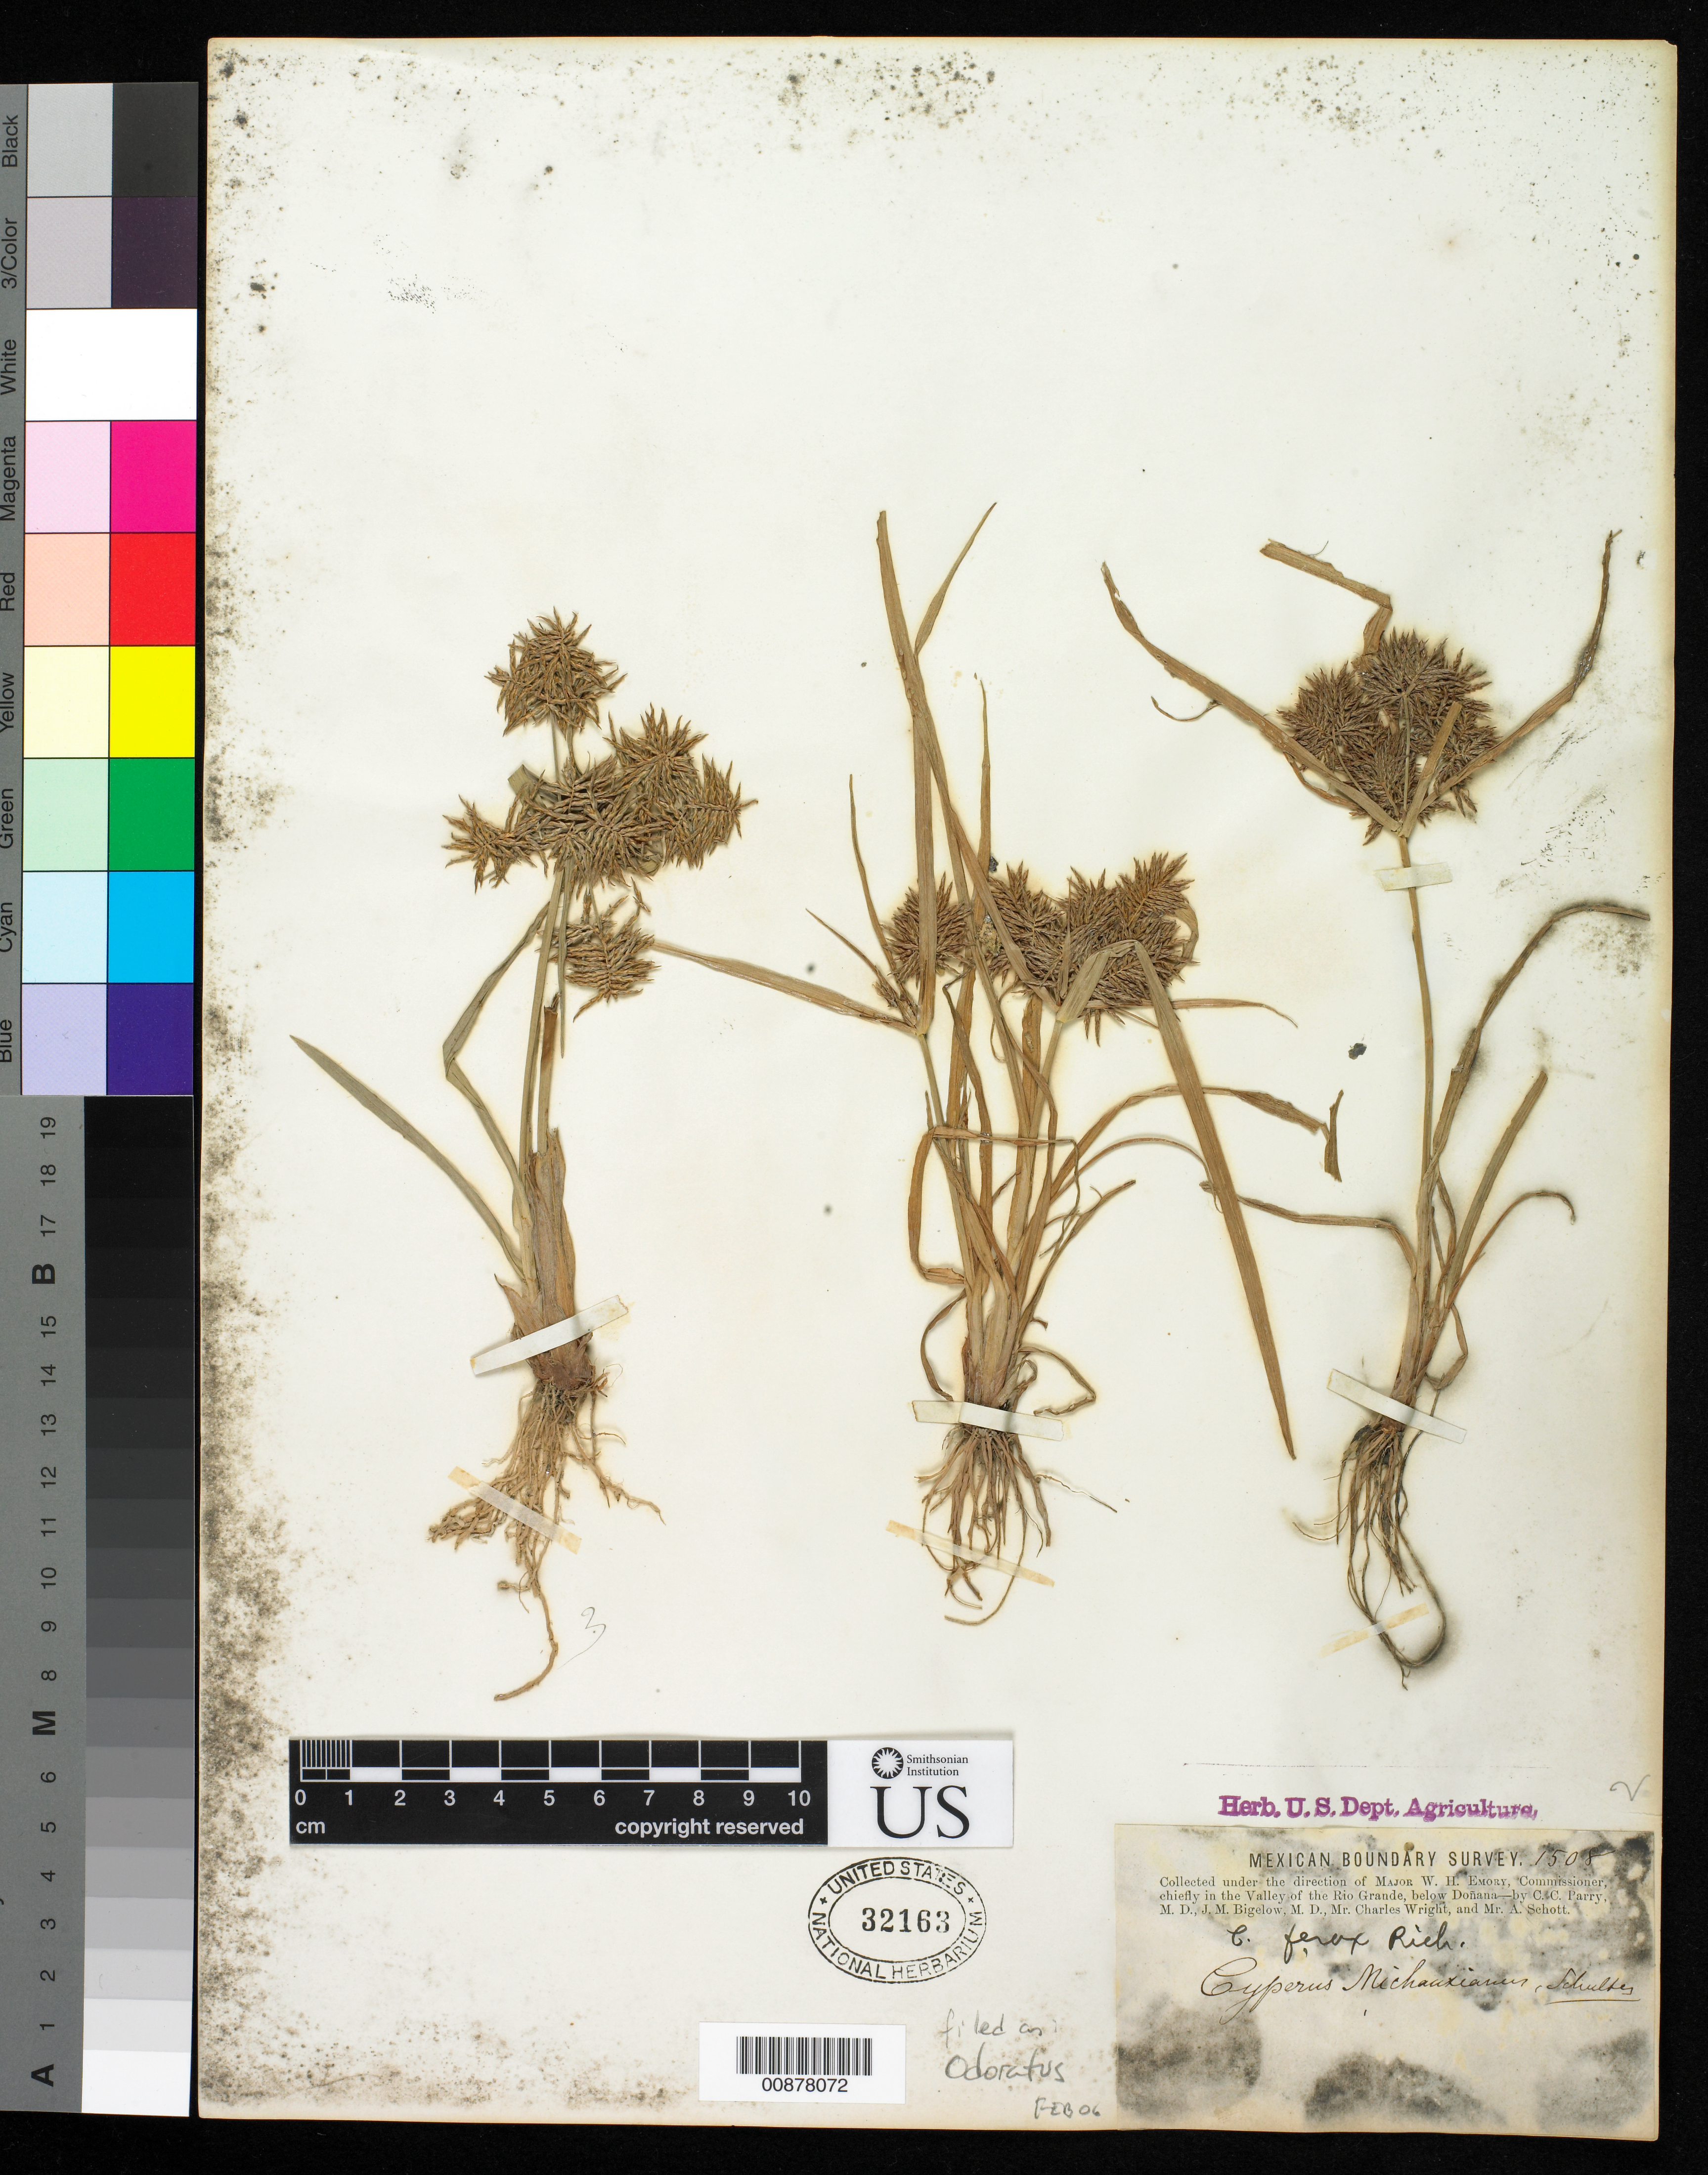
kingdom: Plantae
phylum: Tracheophyta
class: Liliopsida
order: Poales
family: Cyperaceae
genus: Cyperus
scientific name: Cyperus odoratus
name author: L.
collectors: C. C. Parry, J. M. Bigelow, C. Wright & A. C. V. Schott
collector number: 1508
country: United States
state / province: New Mexico / Texas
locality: Valley of the Rio Grande, below Doñana.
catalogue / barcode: US 32163